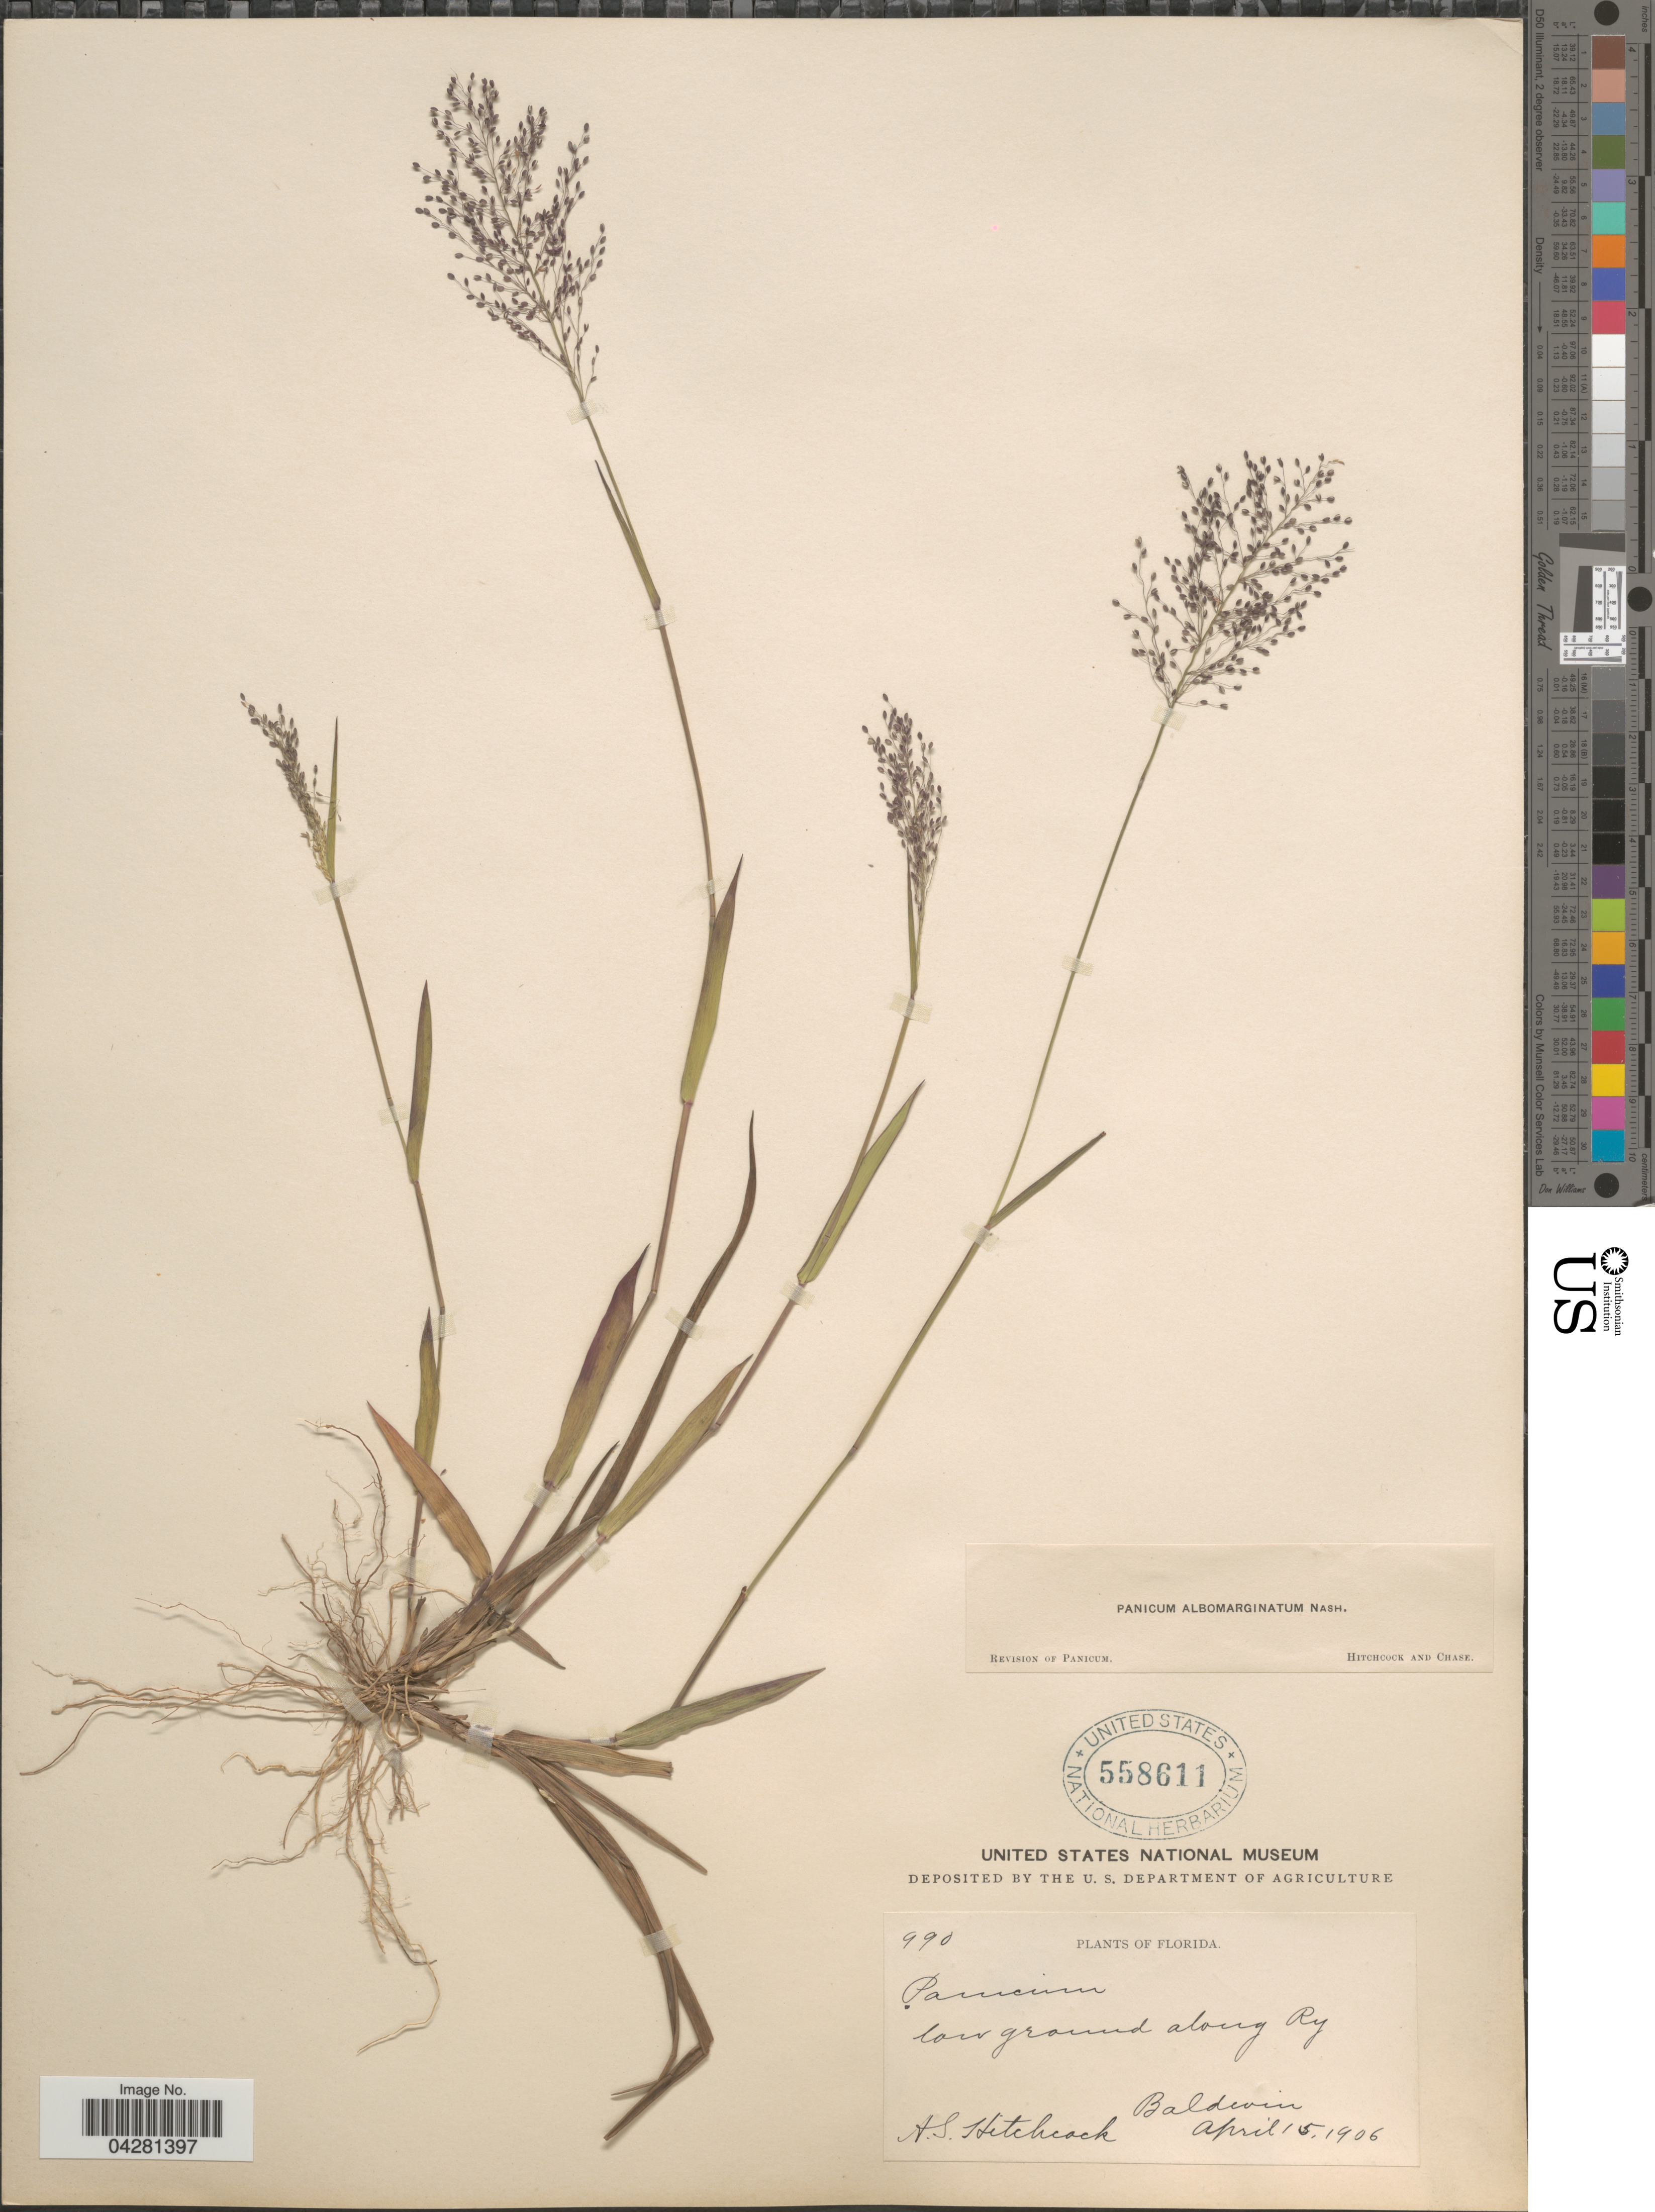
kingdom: Plantae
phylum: Tracheophyta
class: Liliopsida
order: Poales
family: Poaceae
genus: Dichanthelium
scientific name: Dichanthelium dichotomum var. unciphyllum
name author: (Trin.) Davidse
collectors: A. S. Hitchcock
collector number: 990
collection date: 1906-04-15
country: United States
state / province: Florida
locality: Low ground along Ry Baldwin.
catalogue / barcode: US 558611